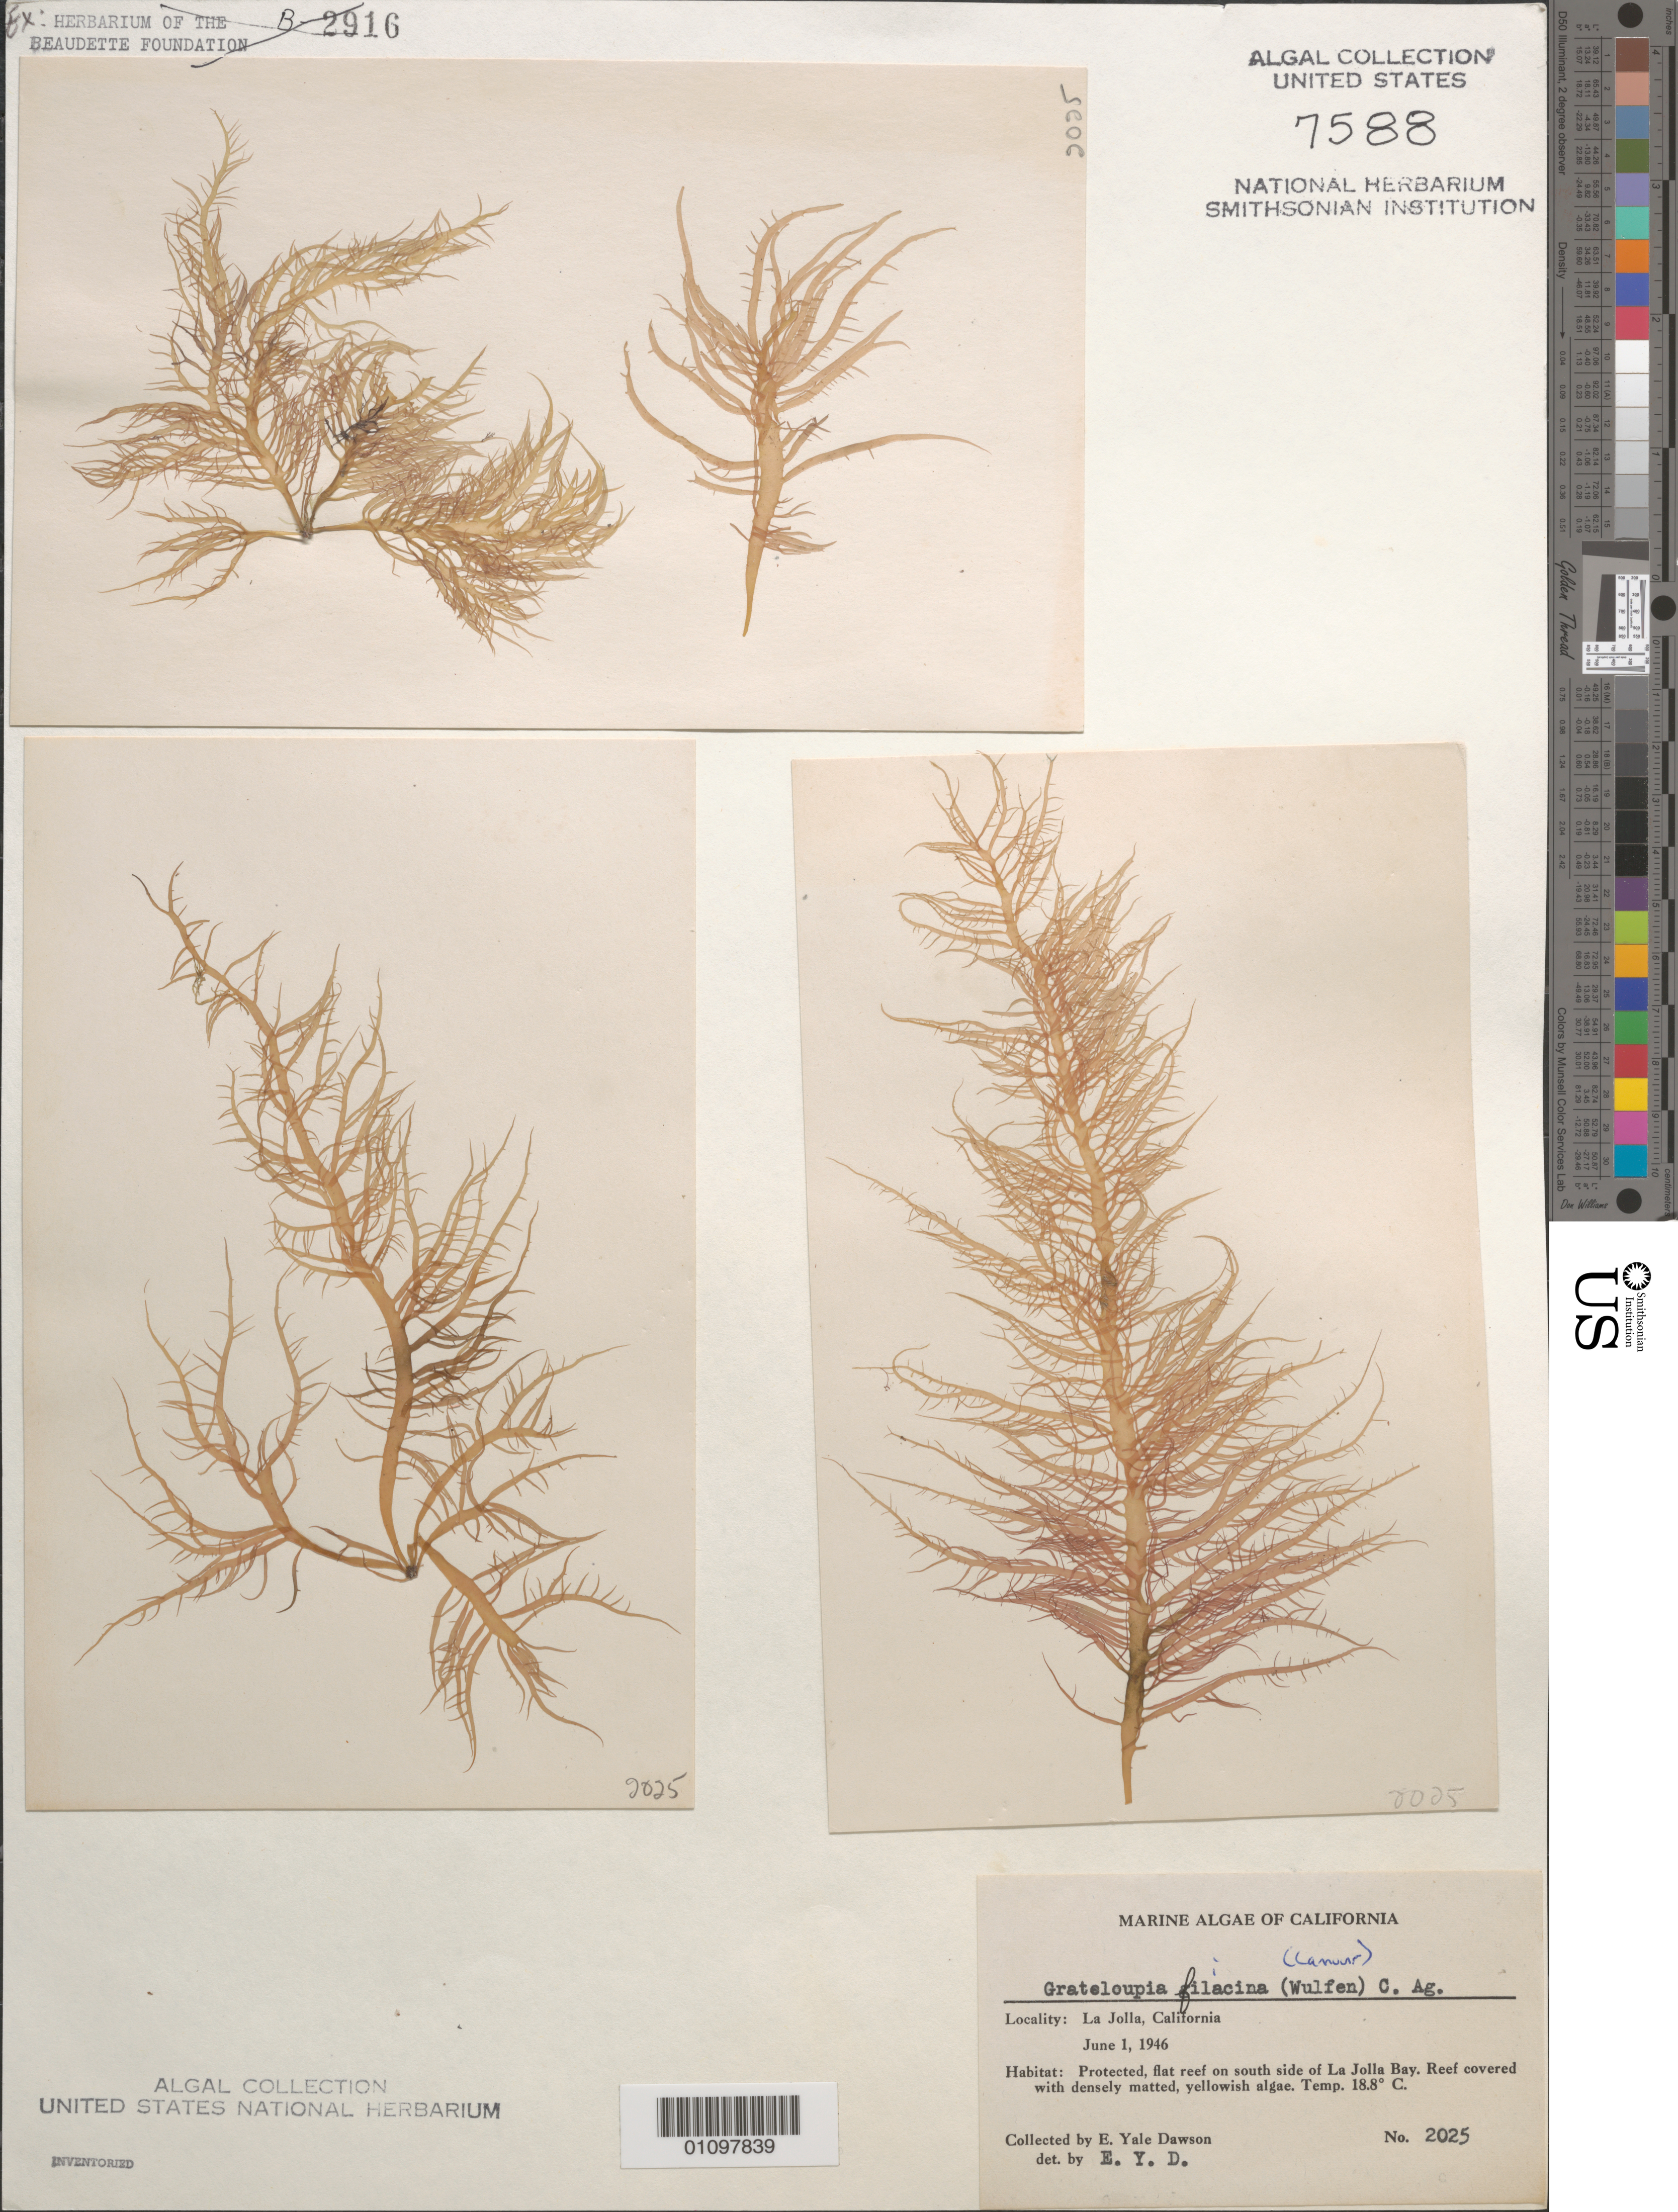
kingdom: Plantae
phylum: Rhodophyta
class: Florideophyceae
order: Halymeniales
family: Halymeniaceae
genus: Grateloupia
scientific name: Grateloupia filicina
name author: (J.V.Lamouroux) C. Agardh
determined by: Dawson, E. Y.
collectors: E. Y. Dawson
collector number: EYD 2025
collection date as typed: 01 Jun 1946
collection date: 1946-06-01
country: United States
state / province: California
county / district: San Diego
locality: La Jolla, south La Jolla Bay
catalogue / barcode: US 7588